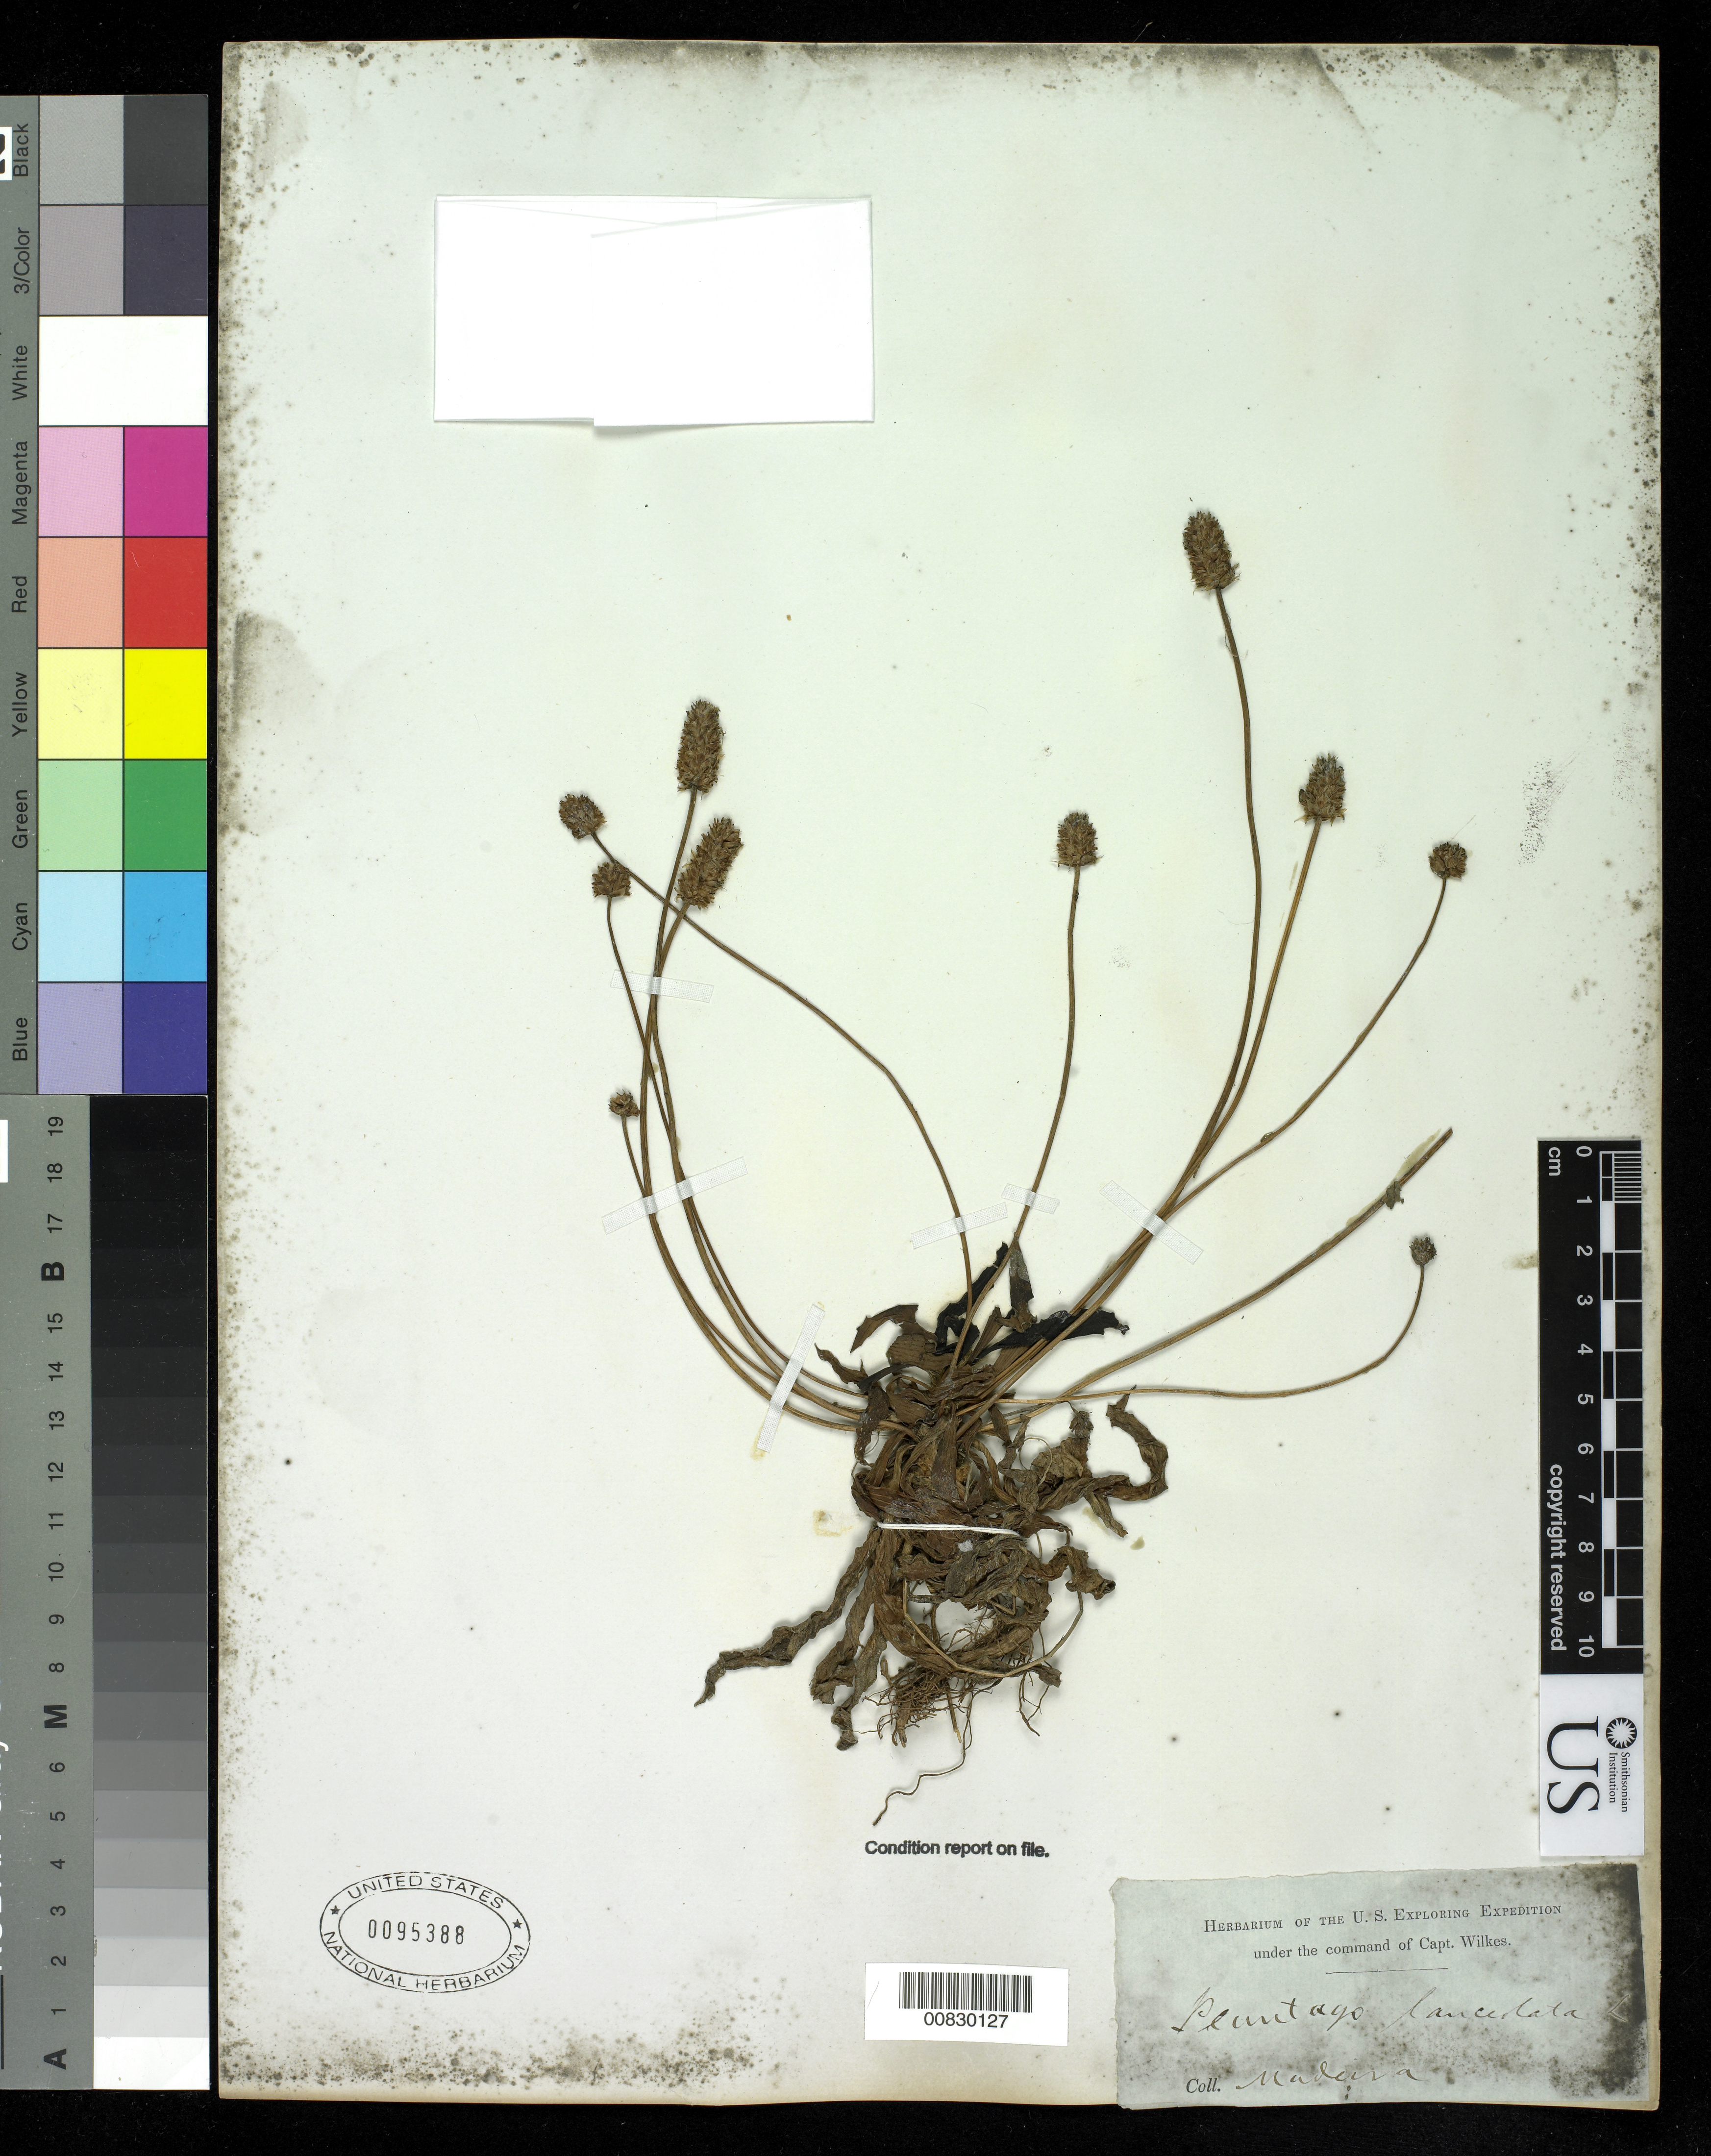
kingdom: Plantae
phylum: Tracheophyta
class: Magnoliopsida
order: Lamiales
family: Plantaginaceae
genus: Plantago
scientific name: Plantago lanceolata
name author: L.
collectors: Wilkes Explor. Exped.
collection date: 1838/1842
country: Portugal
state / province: Madeira (Aut. Reg.)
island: Madeira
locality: Funchal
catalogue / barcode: US 95388